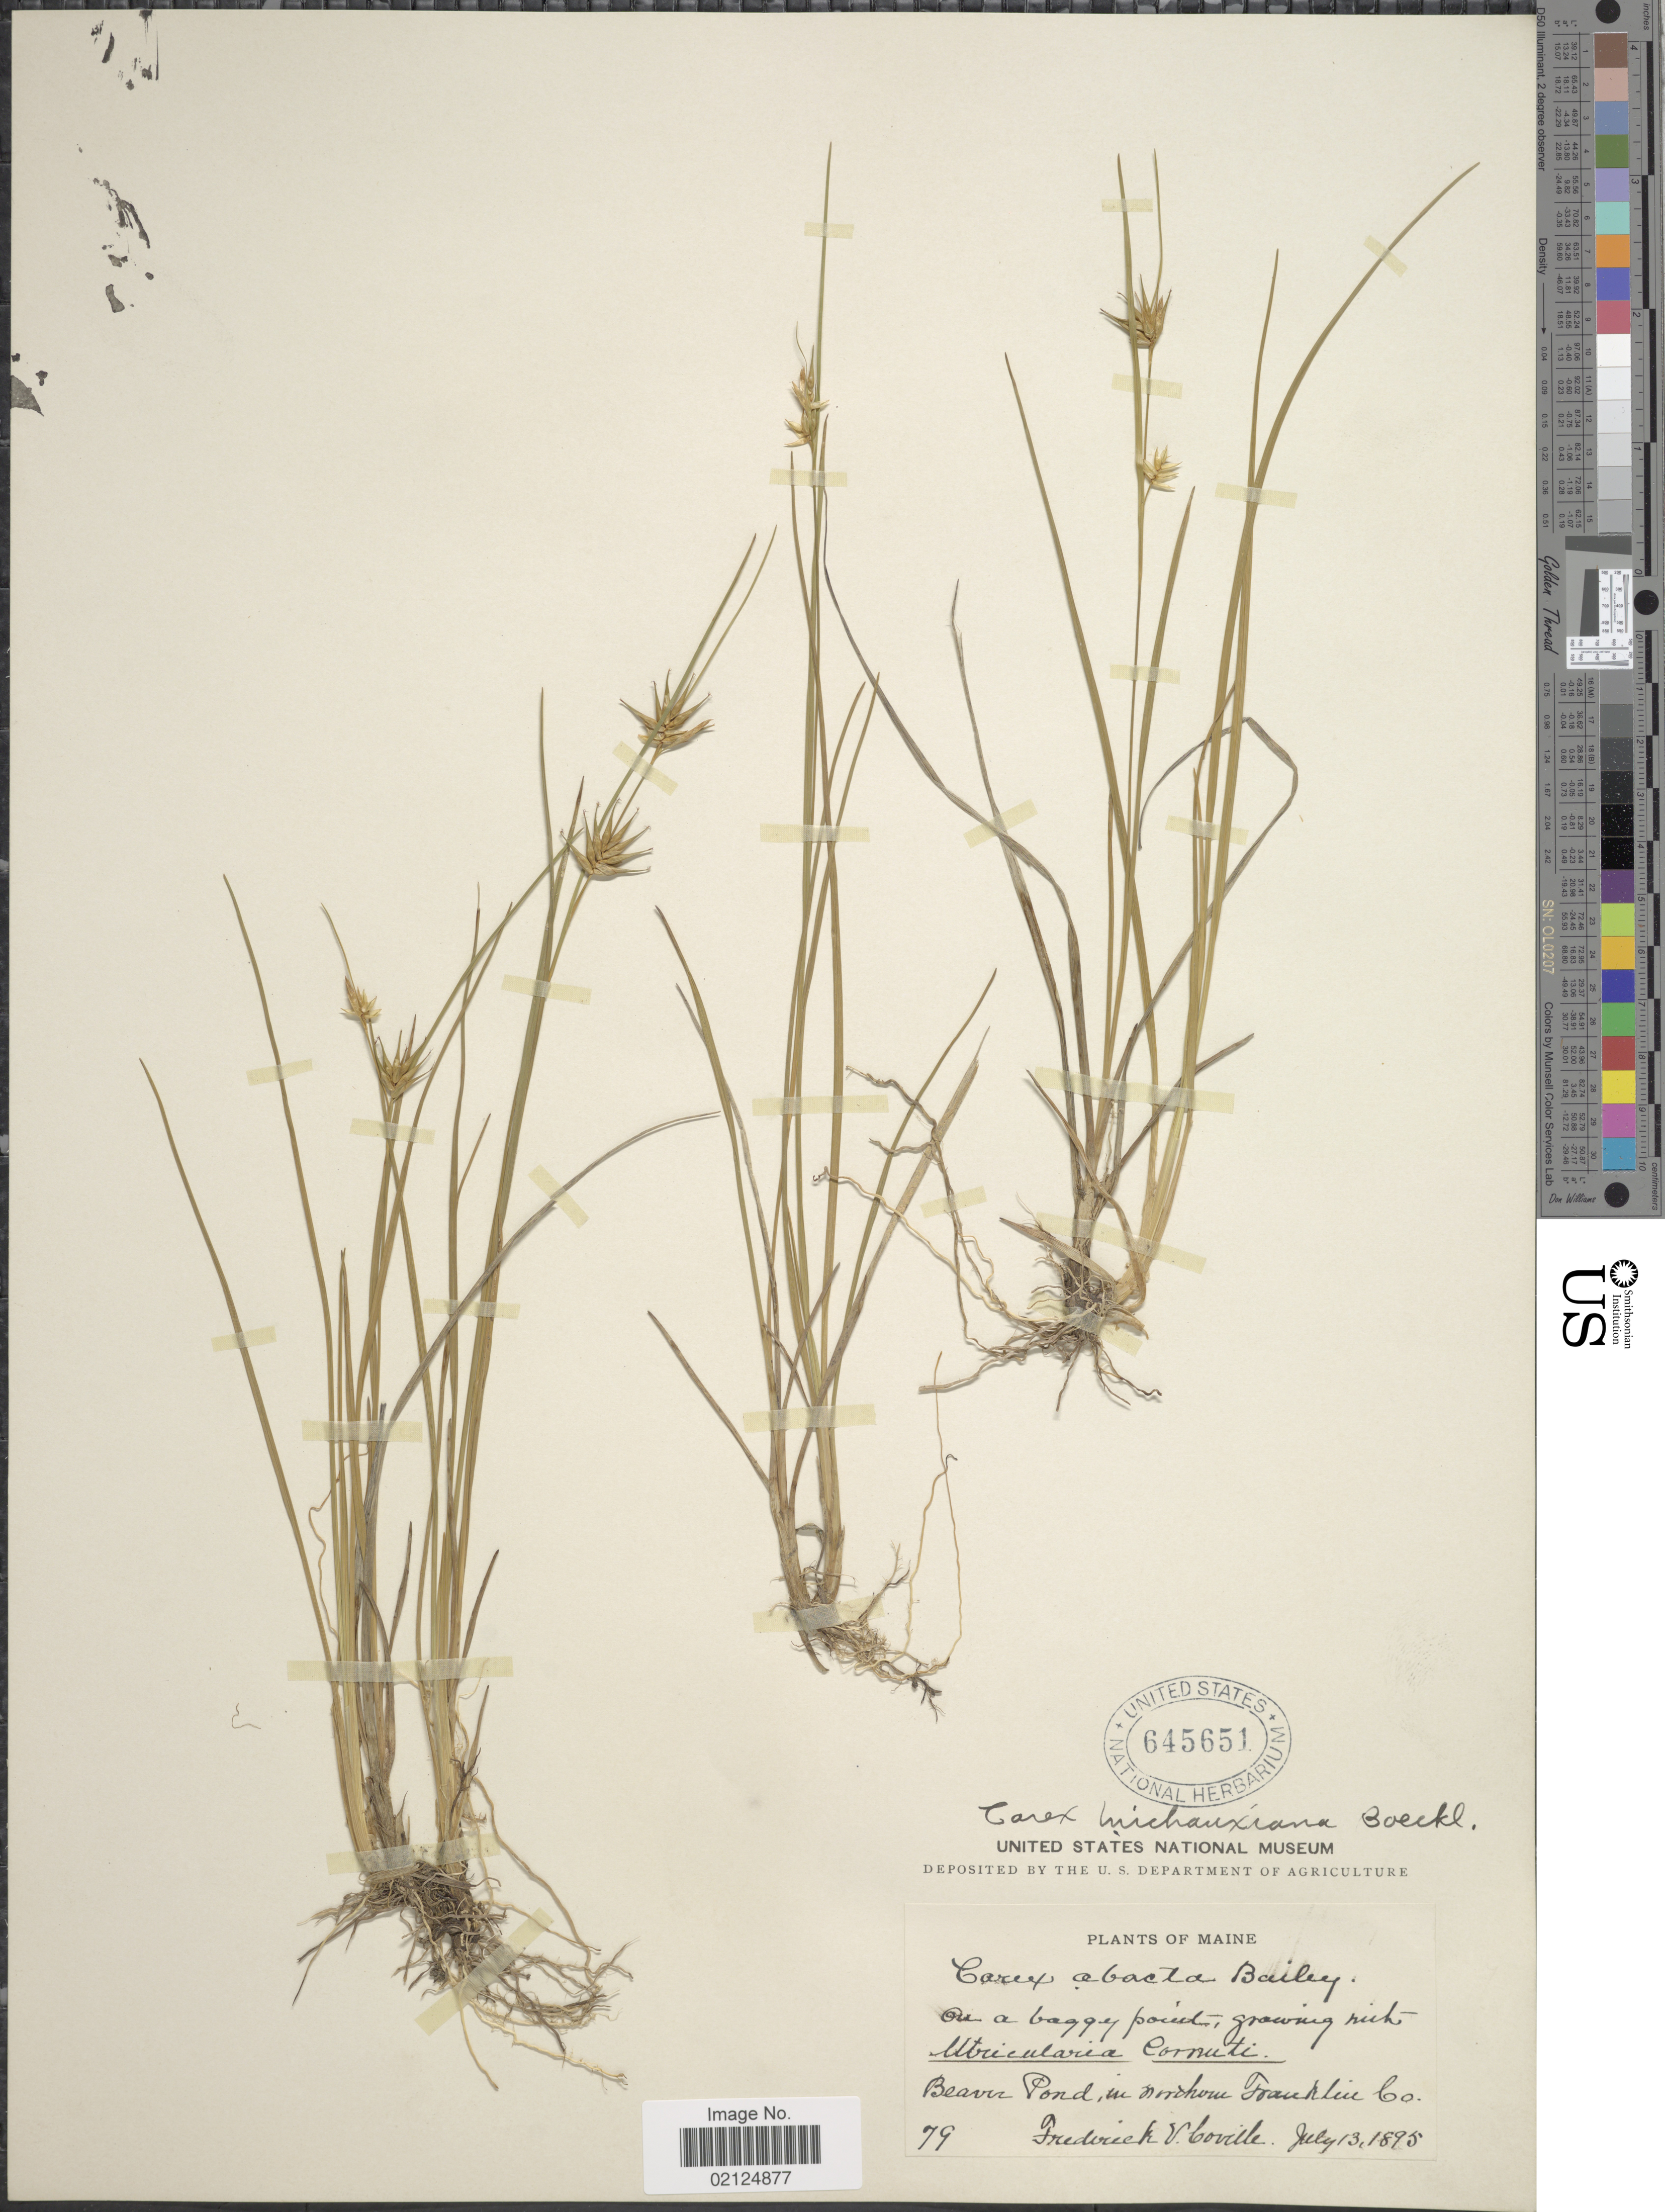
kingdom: Plantae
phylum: Tracheophyta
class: Liliopsida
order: Poales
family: Cyperaceae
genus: Carex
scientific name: Carex michauxiana subsp. michauxiana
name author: Boeckeler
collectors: F. V. Coville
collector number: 79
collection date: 1895-07-13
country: United States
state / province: Maine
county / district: Franklin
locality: Beaver Pond, in northern, Franklin Co.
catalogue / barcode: US 645651